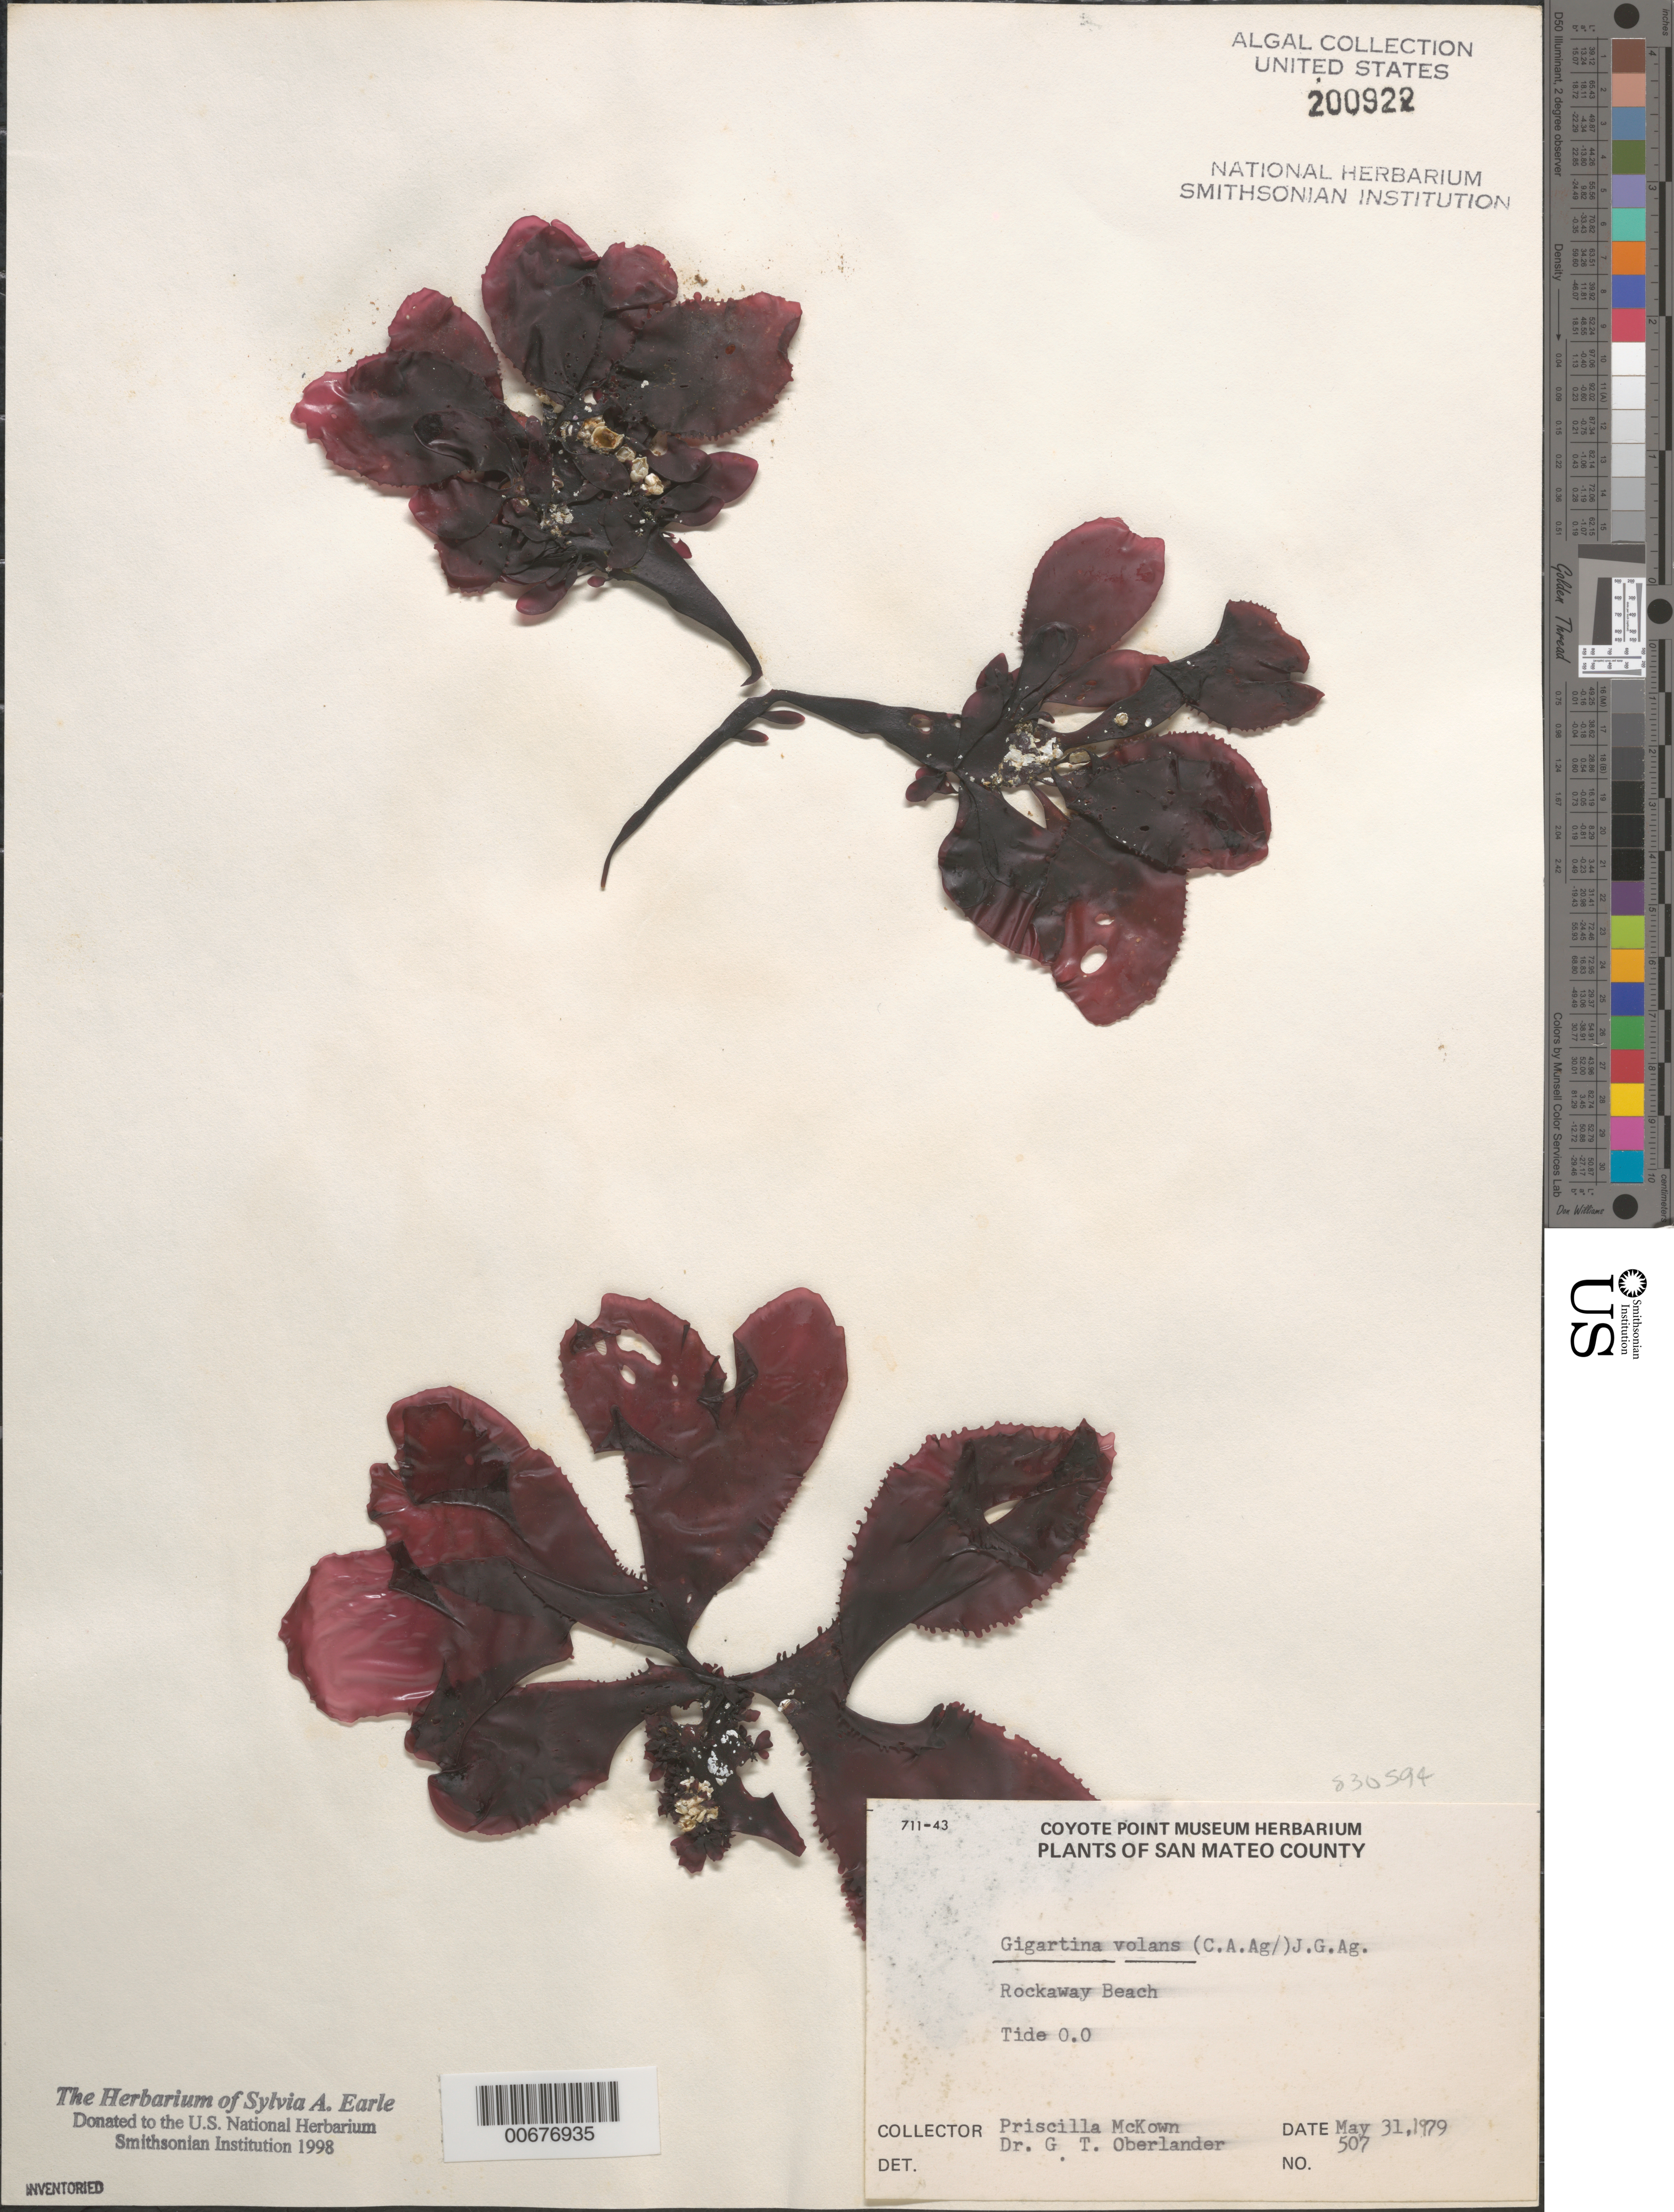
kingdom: Plantae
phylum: Rhodophyta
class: Florideophyceae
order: Gigartinales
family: Gigartinaceae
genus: Mazzaella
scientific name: Mazzaella volans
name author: (C. Agardh) Fredericq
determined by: Algae name updating Project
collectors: P. McKown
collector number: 507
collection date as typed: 31 May 1979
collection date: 1979-05-31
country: United States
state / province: California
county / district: San Mateo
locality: Rockaway Beach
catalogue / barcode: US 200922